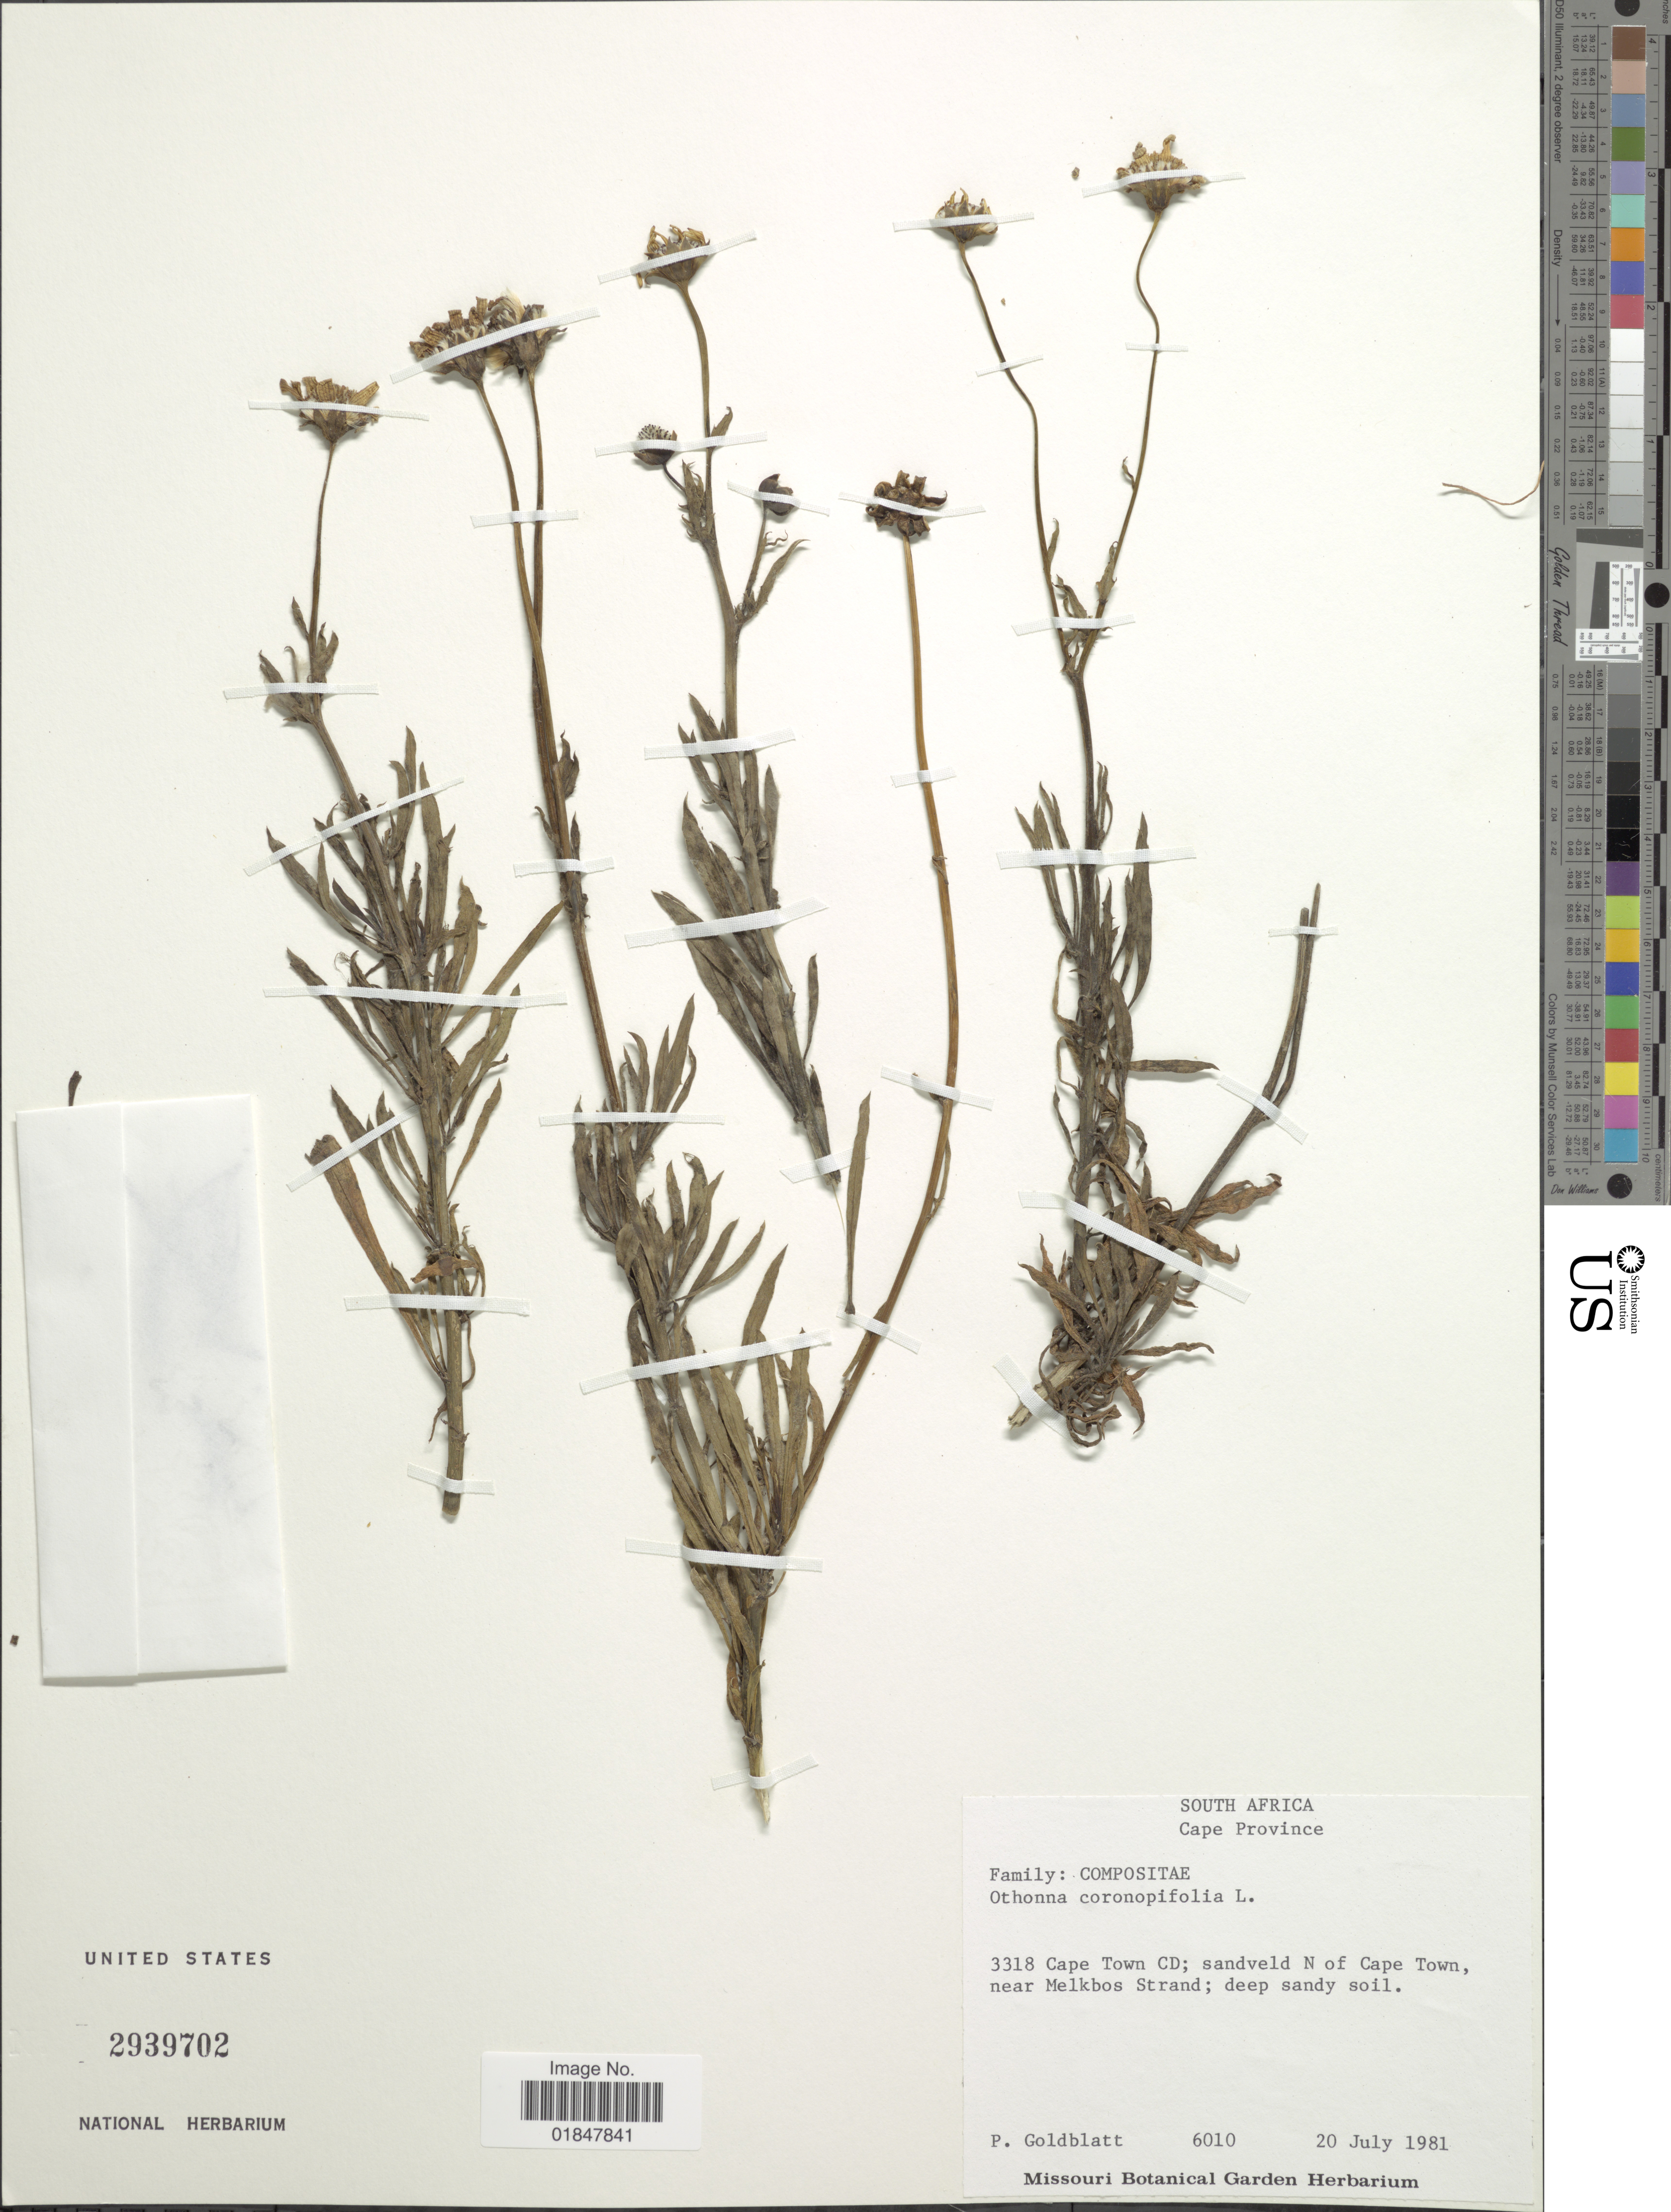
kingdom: Plantae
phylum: Tracheophyta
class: Magnoliopsida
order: Asterales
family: Asteraceae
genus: Othonna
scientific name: Othonna coronopifolia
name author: L.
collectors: P. Goldblatt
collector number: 6010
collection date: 1981-07-20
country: South Africa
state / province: Western Cape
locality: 3318 Cape Town CD; sandveld N of Cape Town, near Melkbos Strand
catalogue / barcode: US 2939702